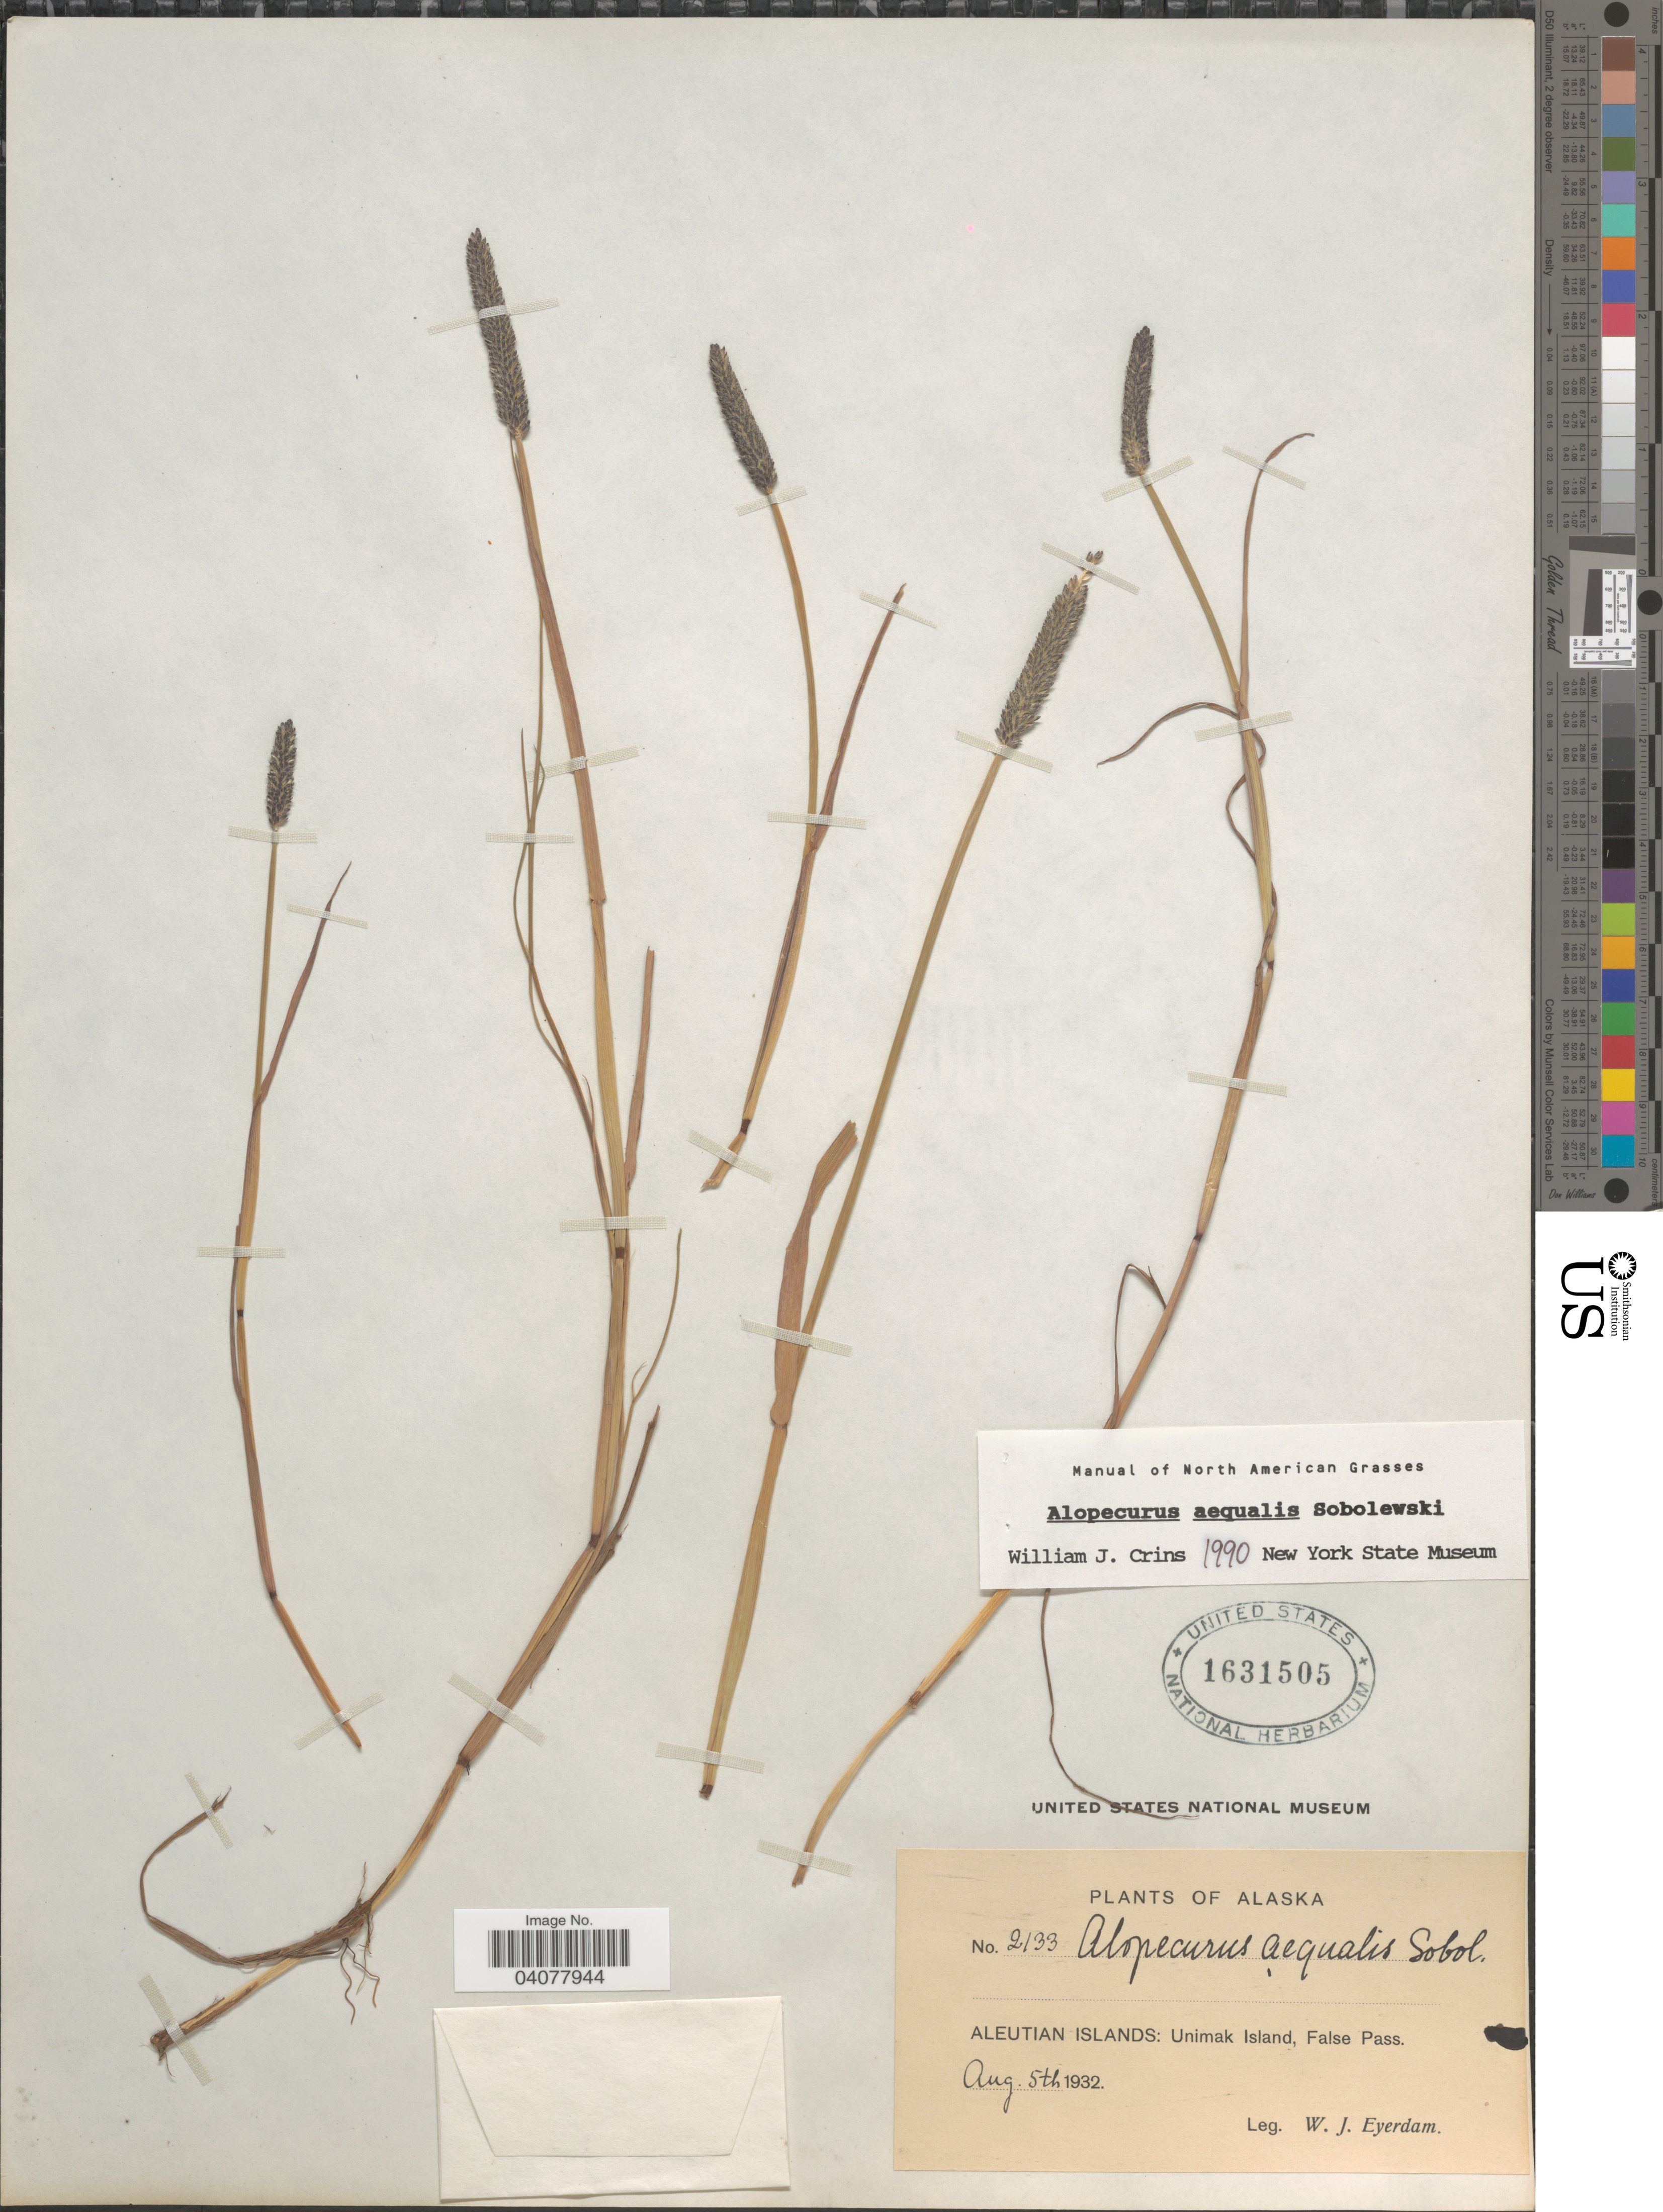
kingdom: Plantae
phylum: Tracheophyta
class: Liliopsida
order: Poales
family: Poaceae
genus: Alopecurus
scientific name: Alopecurus aequalis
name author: Sobol.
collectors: W. J. Eyerdam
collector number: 2133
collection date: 1932-08-05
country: United States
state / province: Alaska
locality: Aleutian Islands: Unimak Island, False Pass.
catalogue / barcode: US 1631505